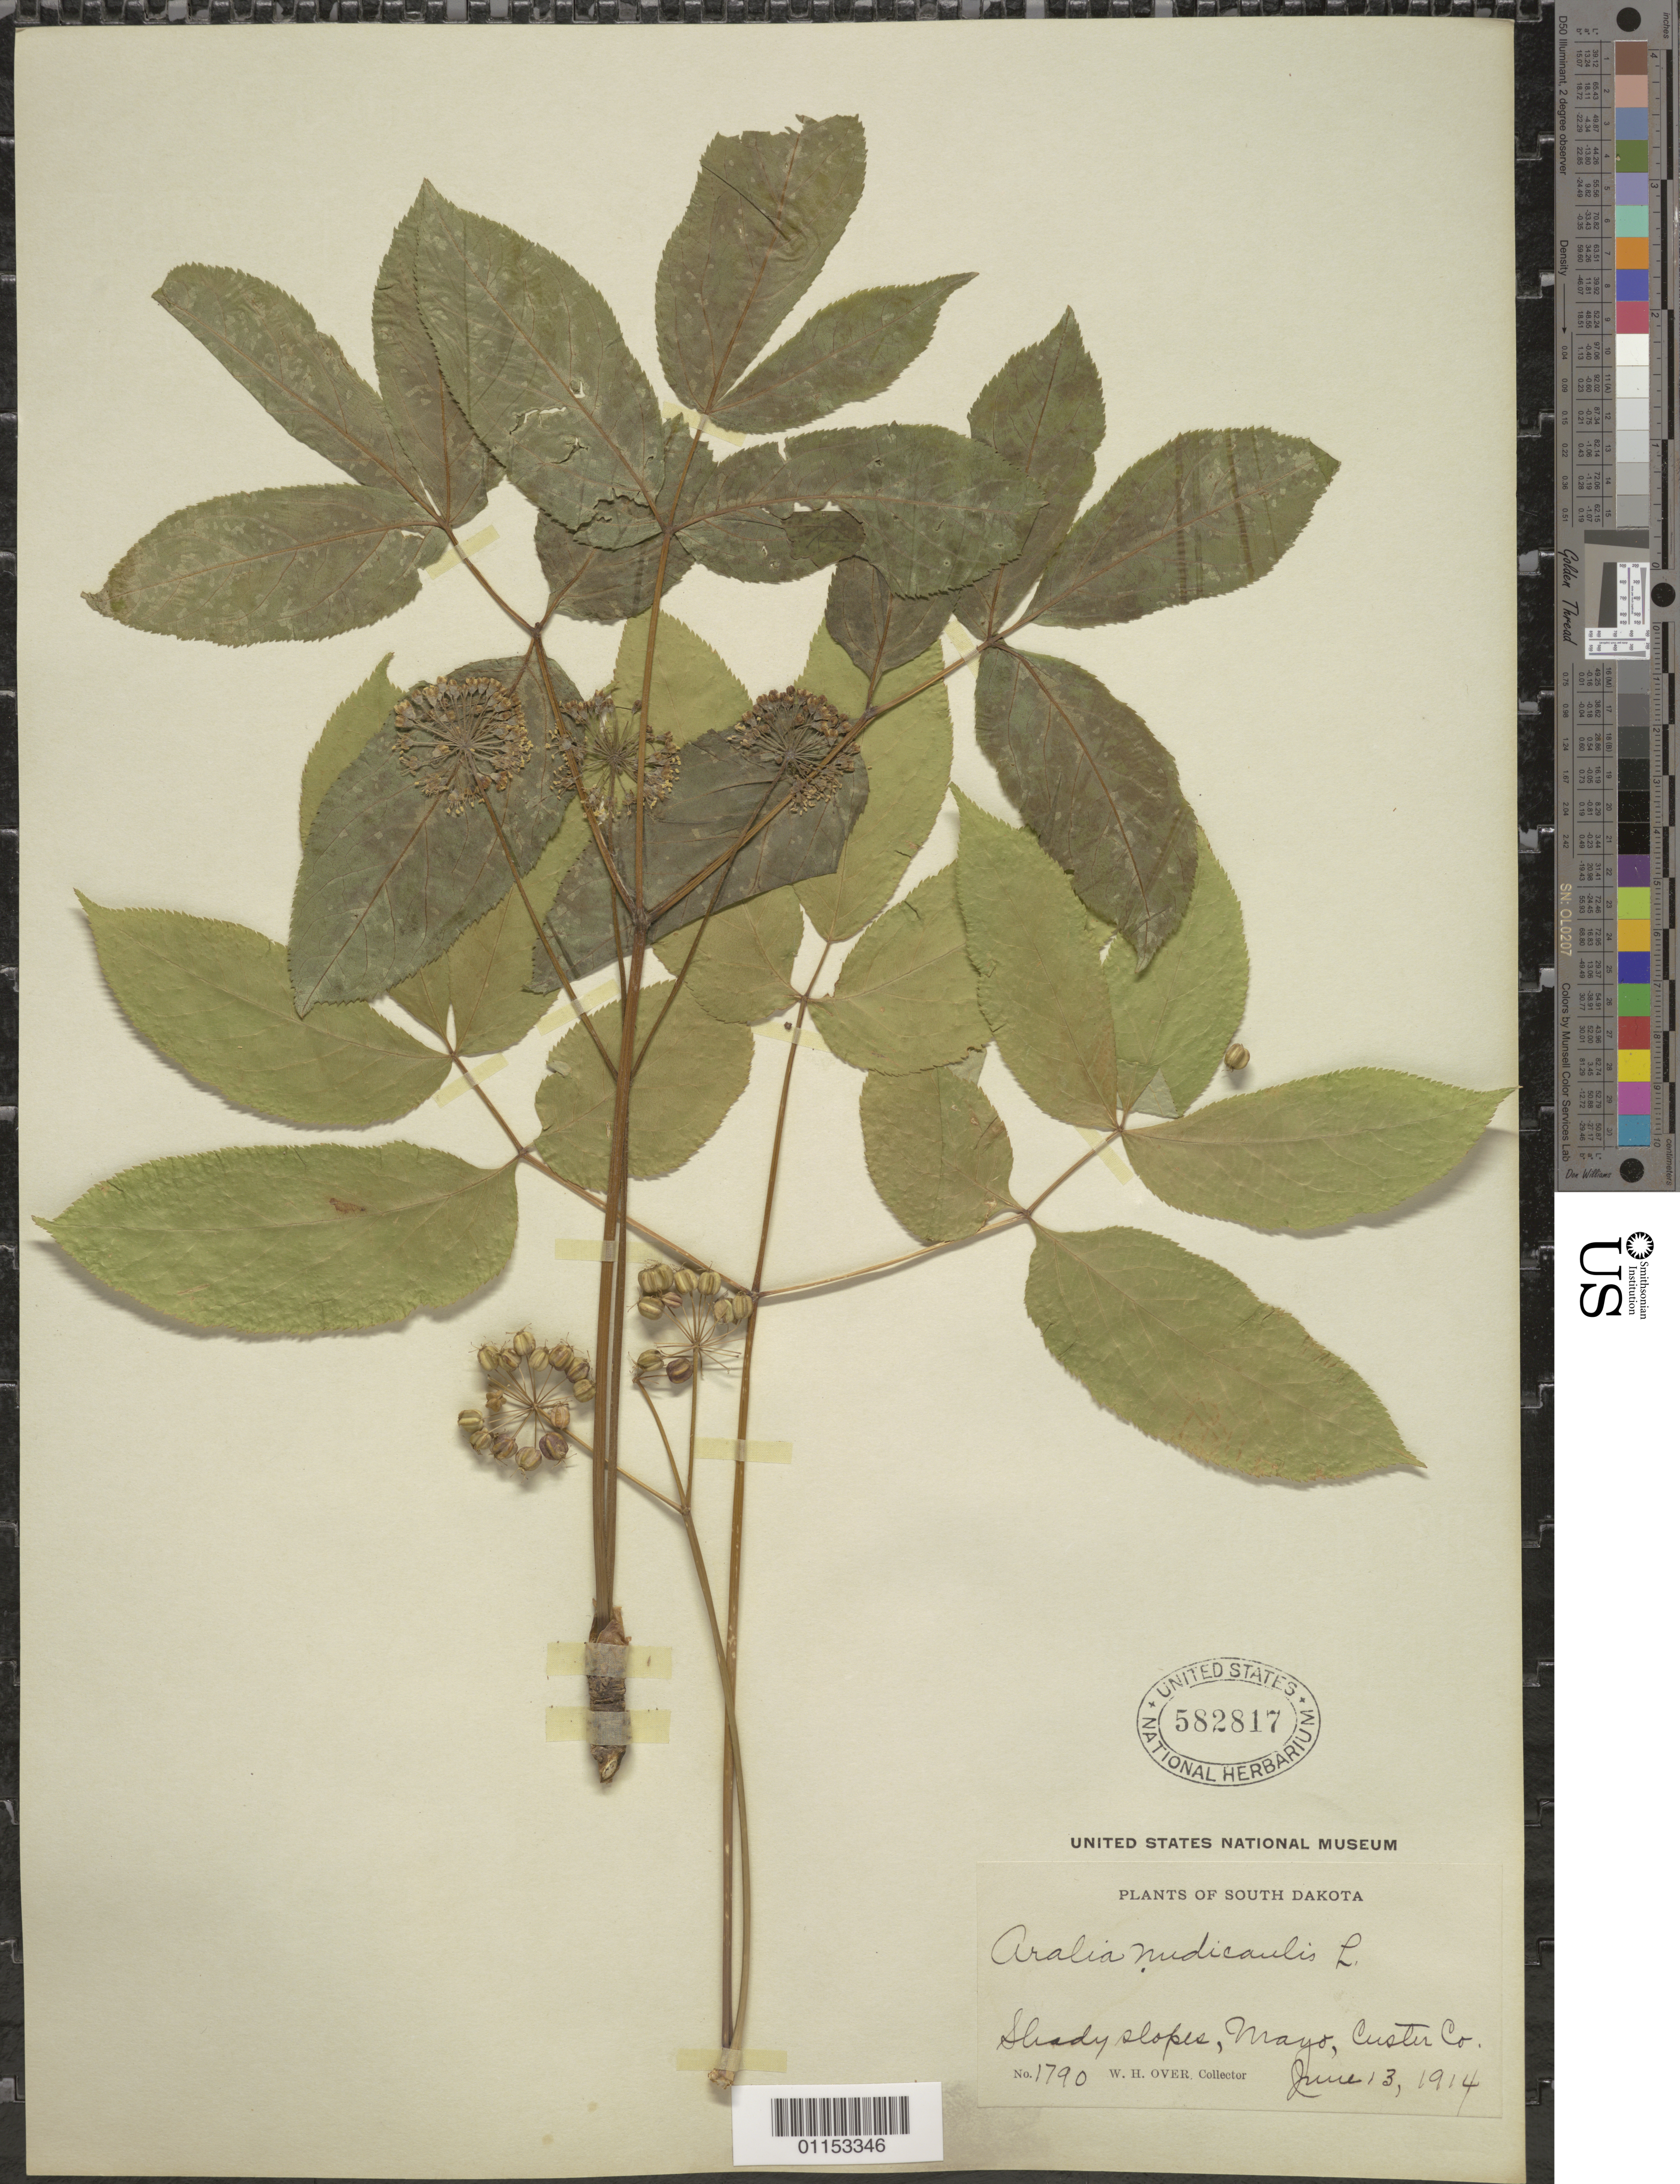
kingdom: Plantae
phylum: Tracheophyta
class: Magnoliopsida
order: Apiales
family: Araliaceae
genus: Aralia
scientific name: Aralia nudicaulis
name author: L.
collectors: W. Over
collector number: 1790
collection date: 1914-06-13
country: United States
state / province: South Dakota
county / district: Custer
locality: Mayo.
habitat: Shady slopes.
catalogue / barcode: US 582817